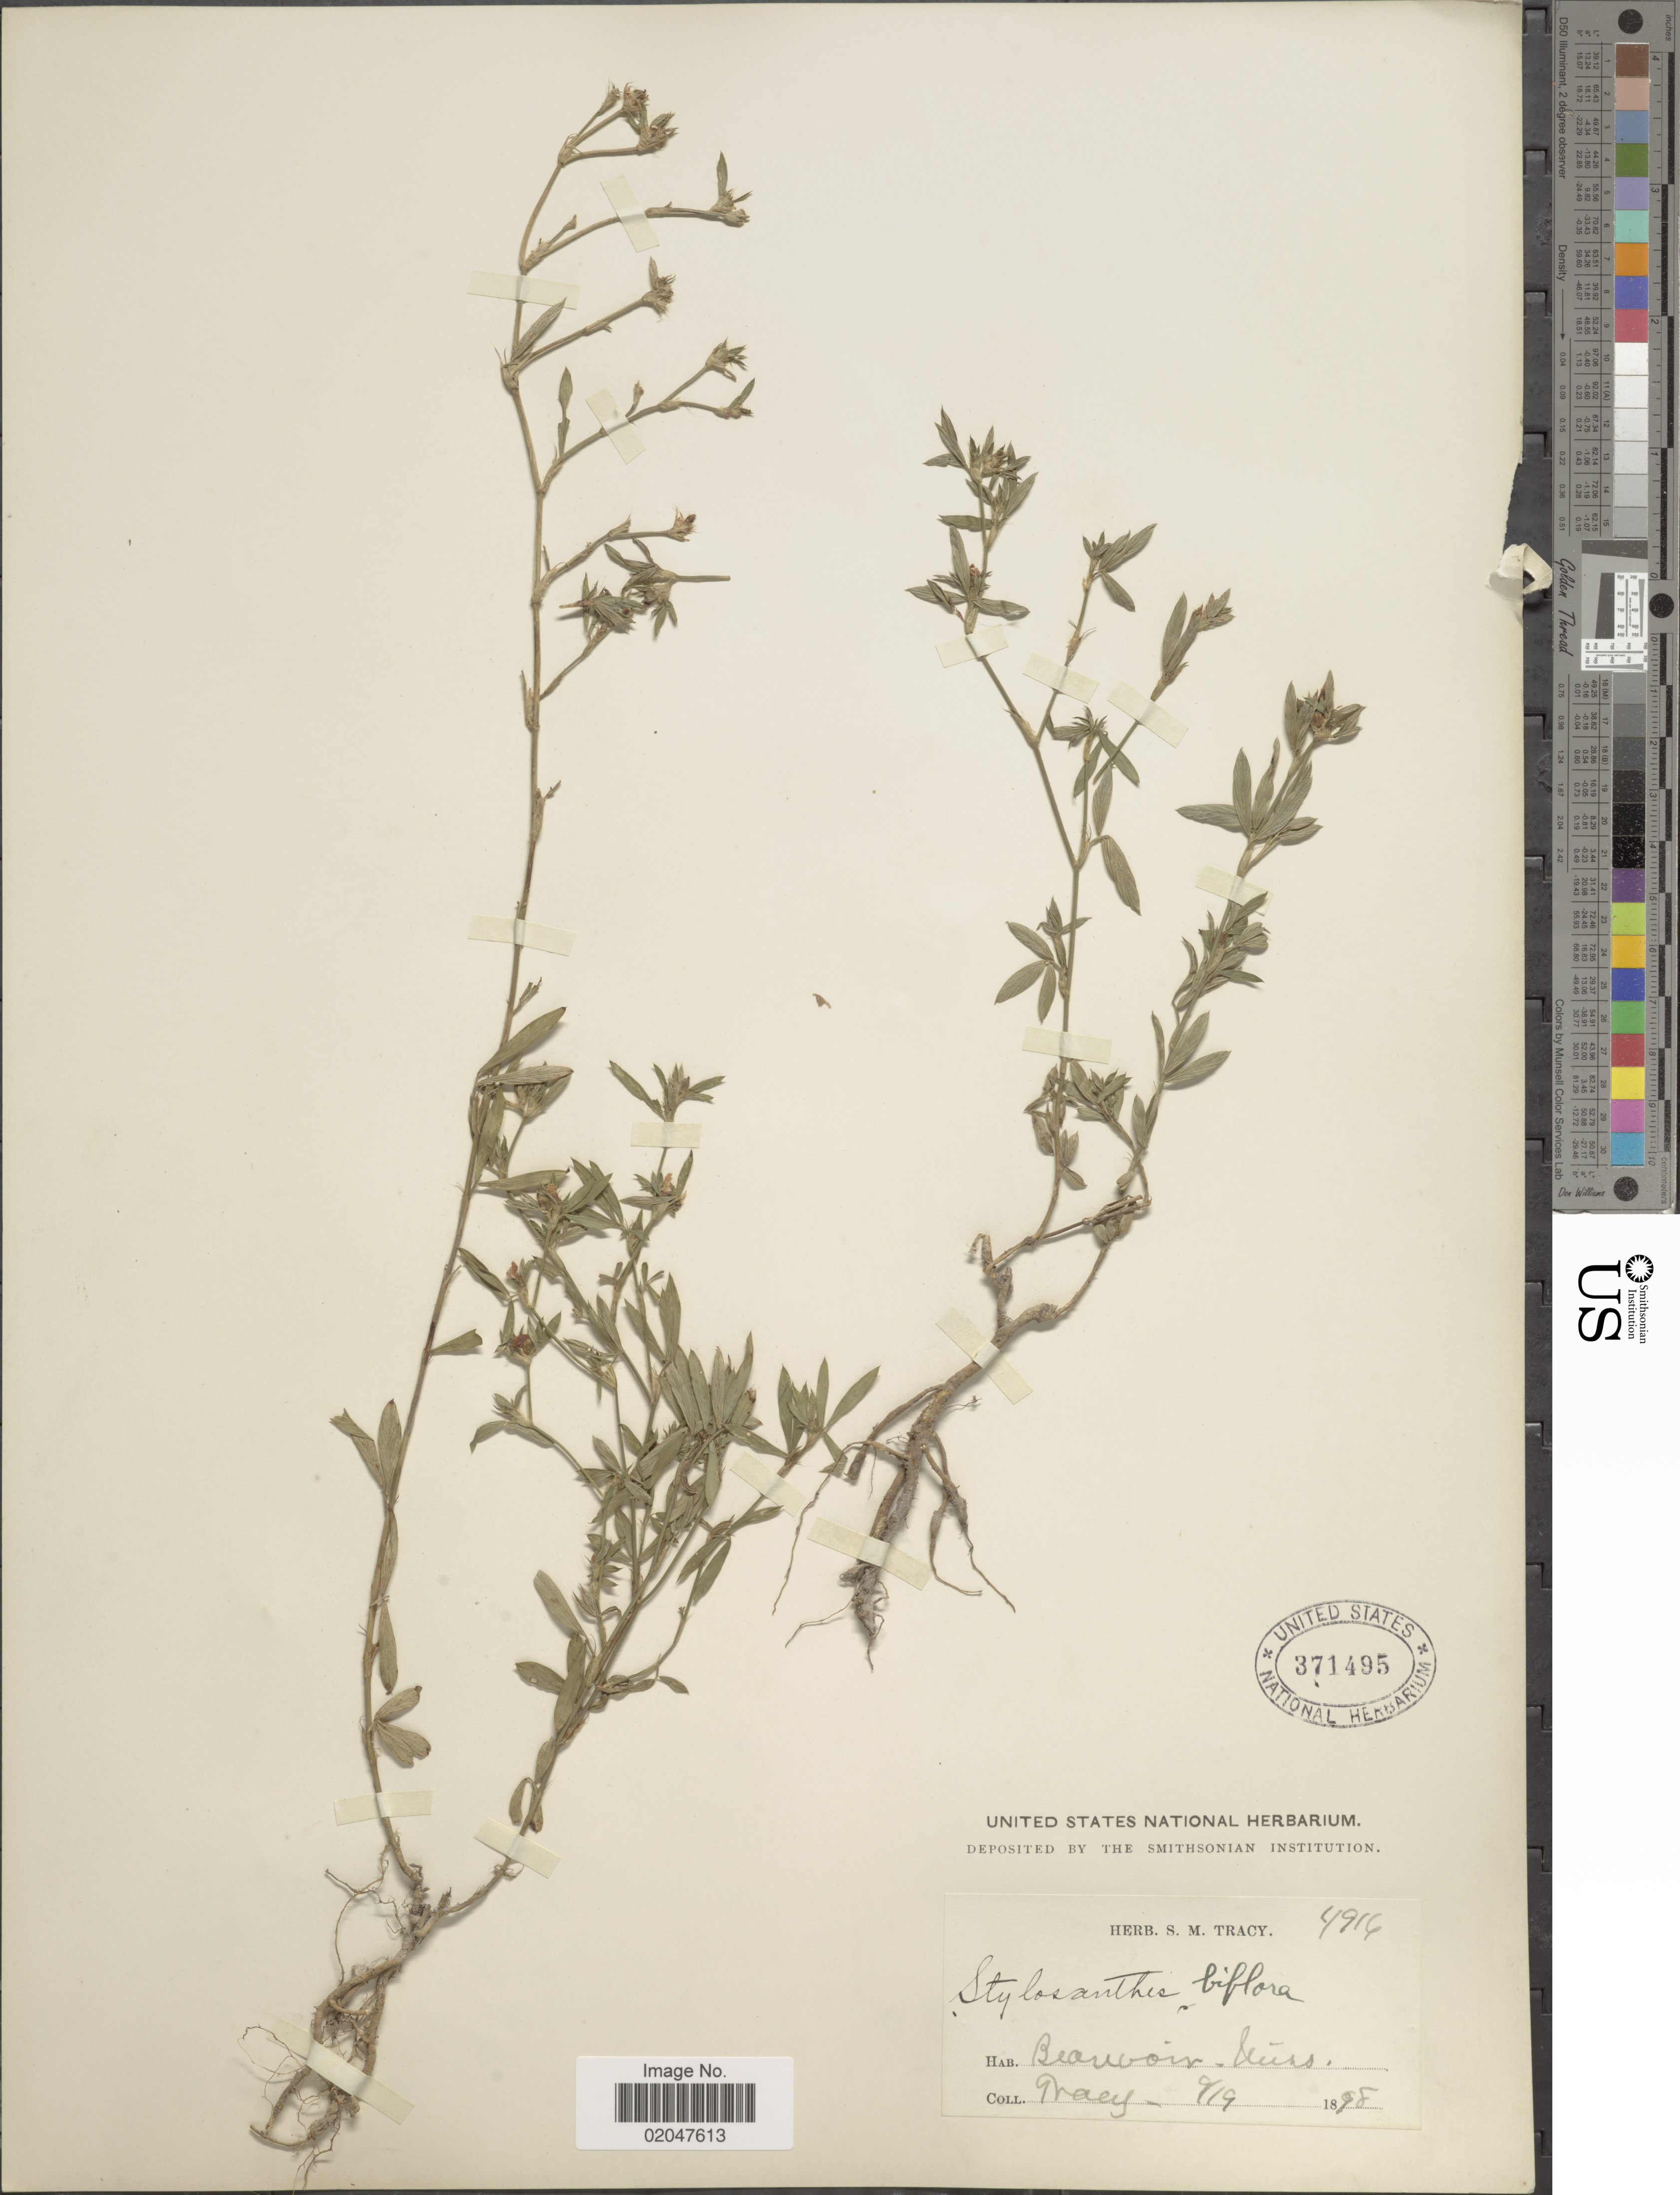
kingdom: Plantae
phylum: Tracheophyta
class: Magnoliopsida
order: Fabales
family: Fabaceae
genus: Stylosanthes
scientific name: Stylosanthes biflora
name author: (L.) Britton et al.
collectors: S. M. Tracy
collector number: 4914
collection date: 1898-09-09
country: United States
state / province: Mississippi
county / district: Harrison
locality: Beauvoir, Miss.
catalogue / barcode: US 371495